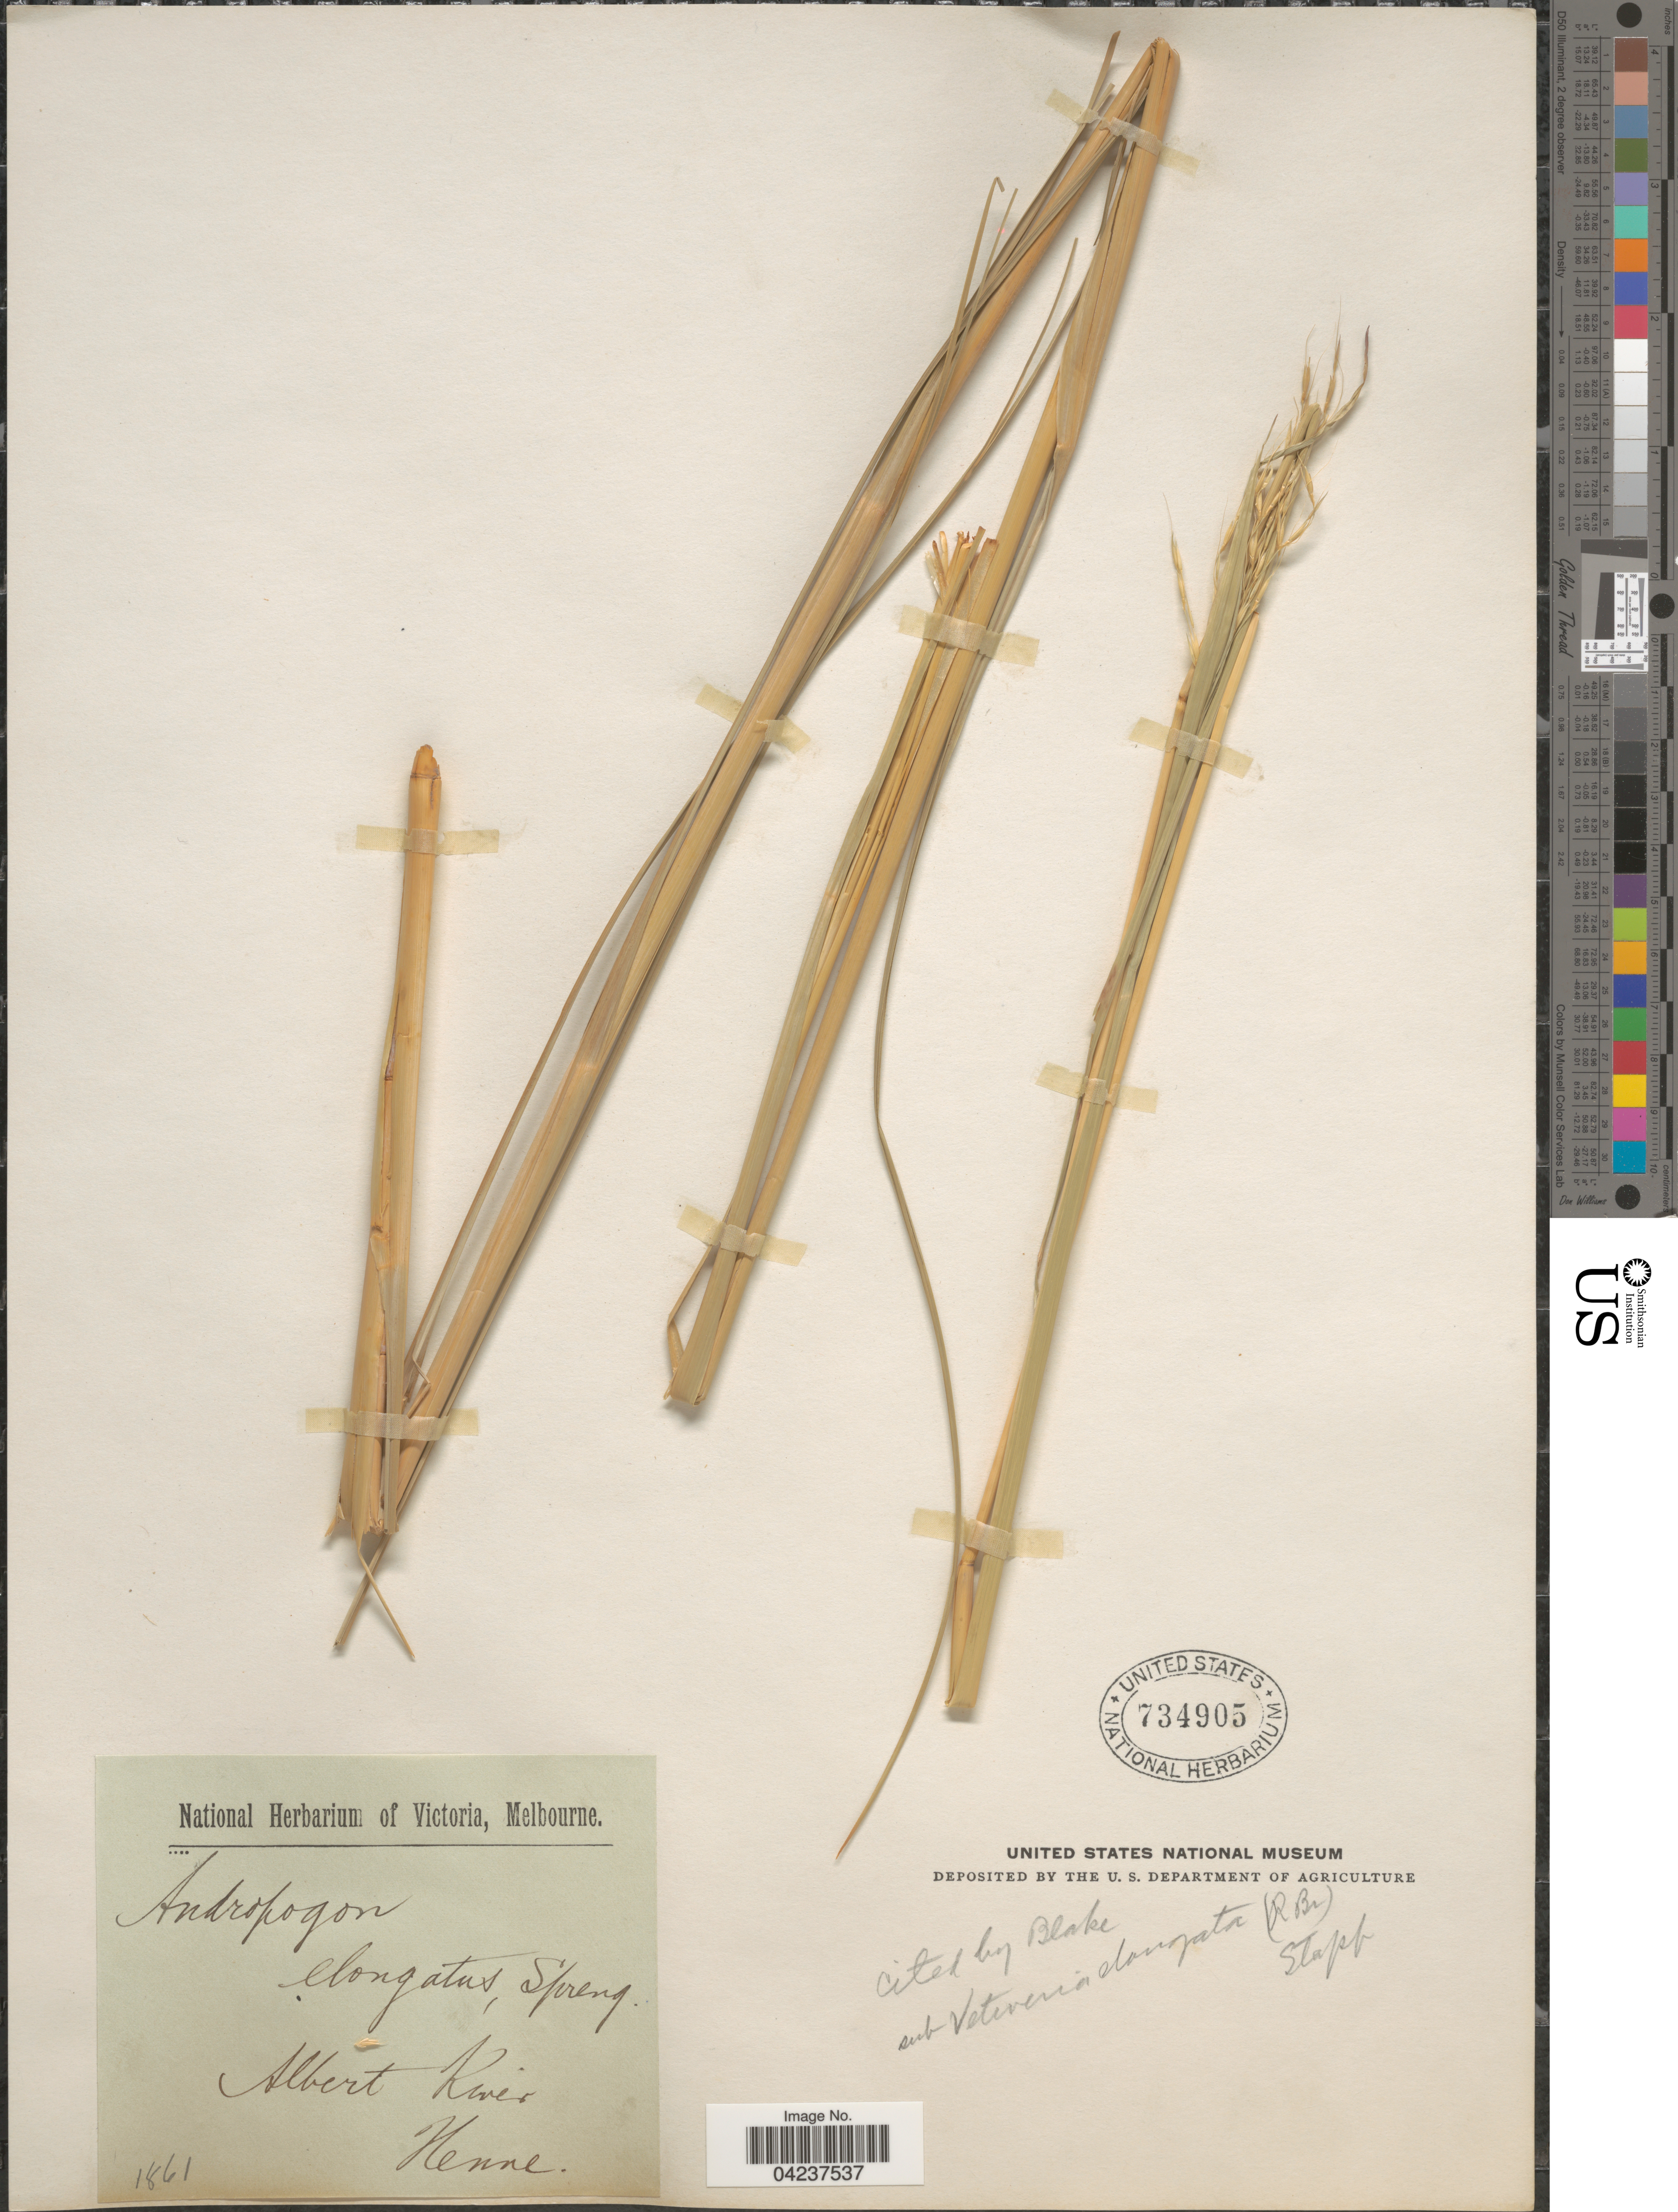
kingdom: Plantae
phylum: Tracheophyta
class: Liliopsida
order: Poales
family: Poaceae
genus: Chrysopogon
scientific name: Chrysopogon elongatus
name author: (R. Br.) Benth.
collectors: Henne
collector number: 1861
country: Australia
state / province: Queensland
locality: Albert River.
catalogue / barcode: US 734905